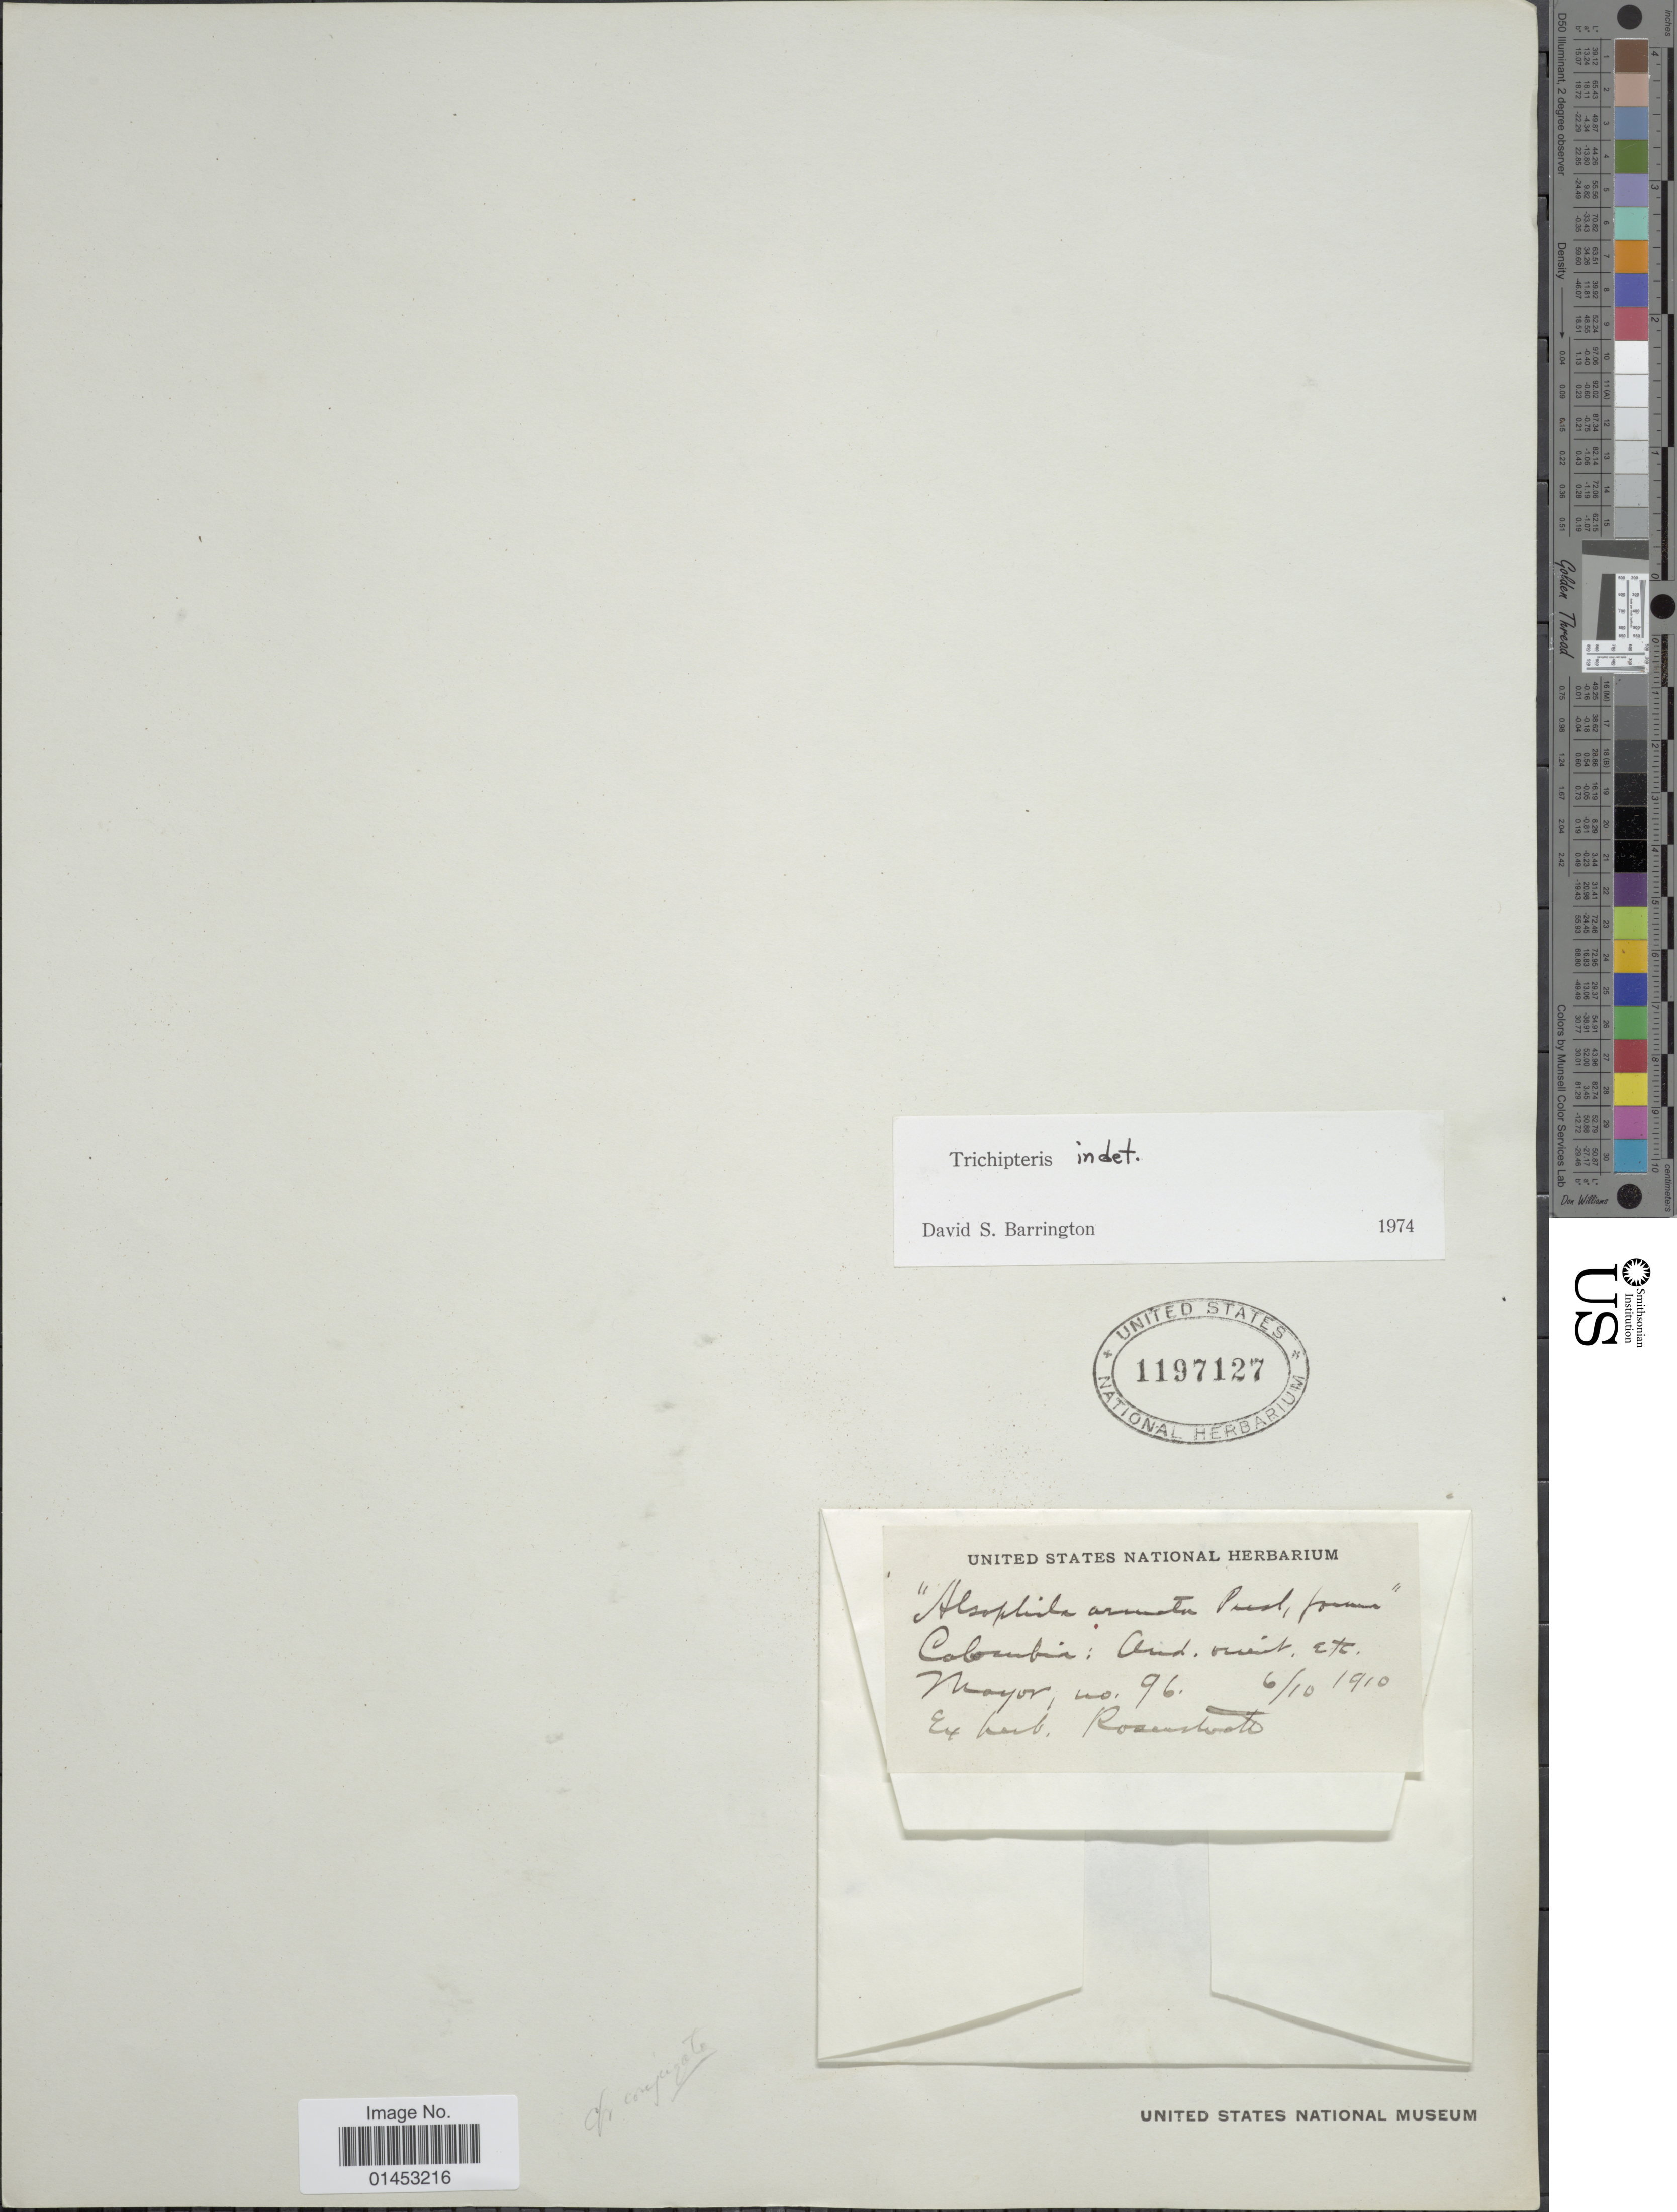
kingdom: Plantae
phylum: Tracheophyta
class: Polypodiopsida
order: Cyatheales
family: Cyatheaceae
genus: Cyathea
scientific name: Cyathea sp.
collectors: Mayor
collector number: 96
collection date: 1910-10-06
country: Colombia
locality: And. orient. etc.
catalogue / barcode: US 1197127